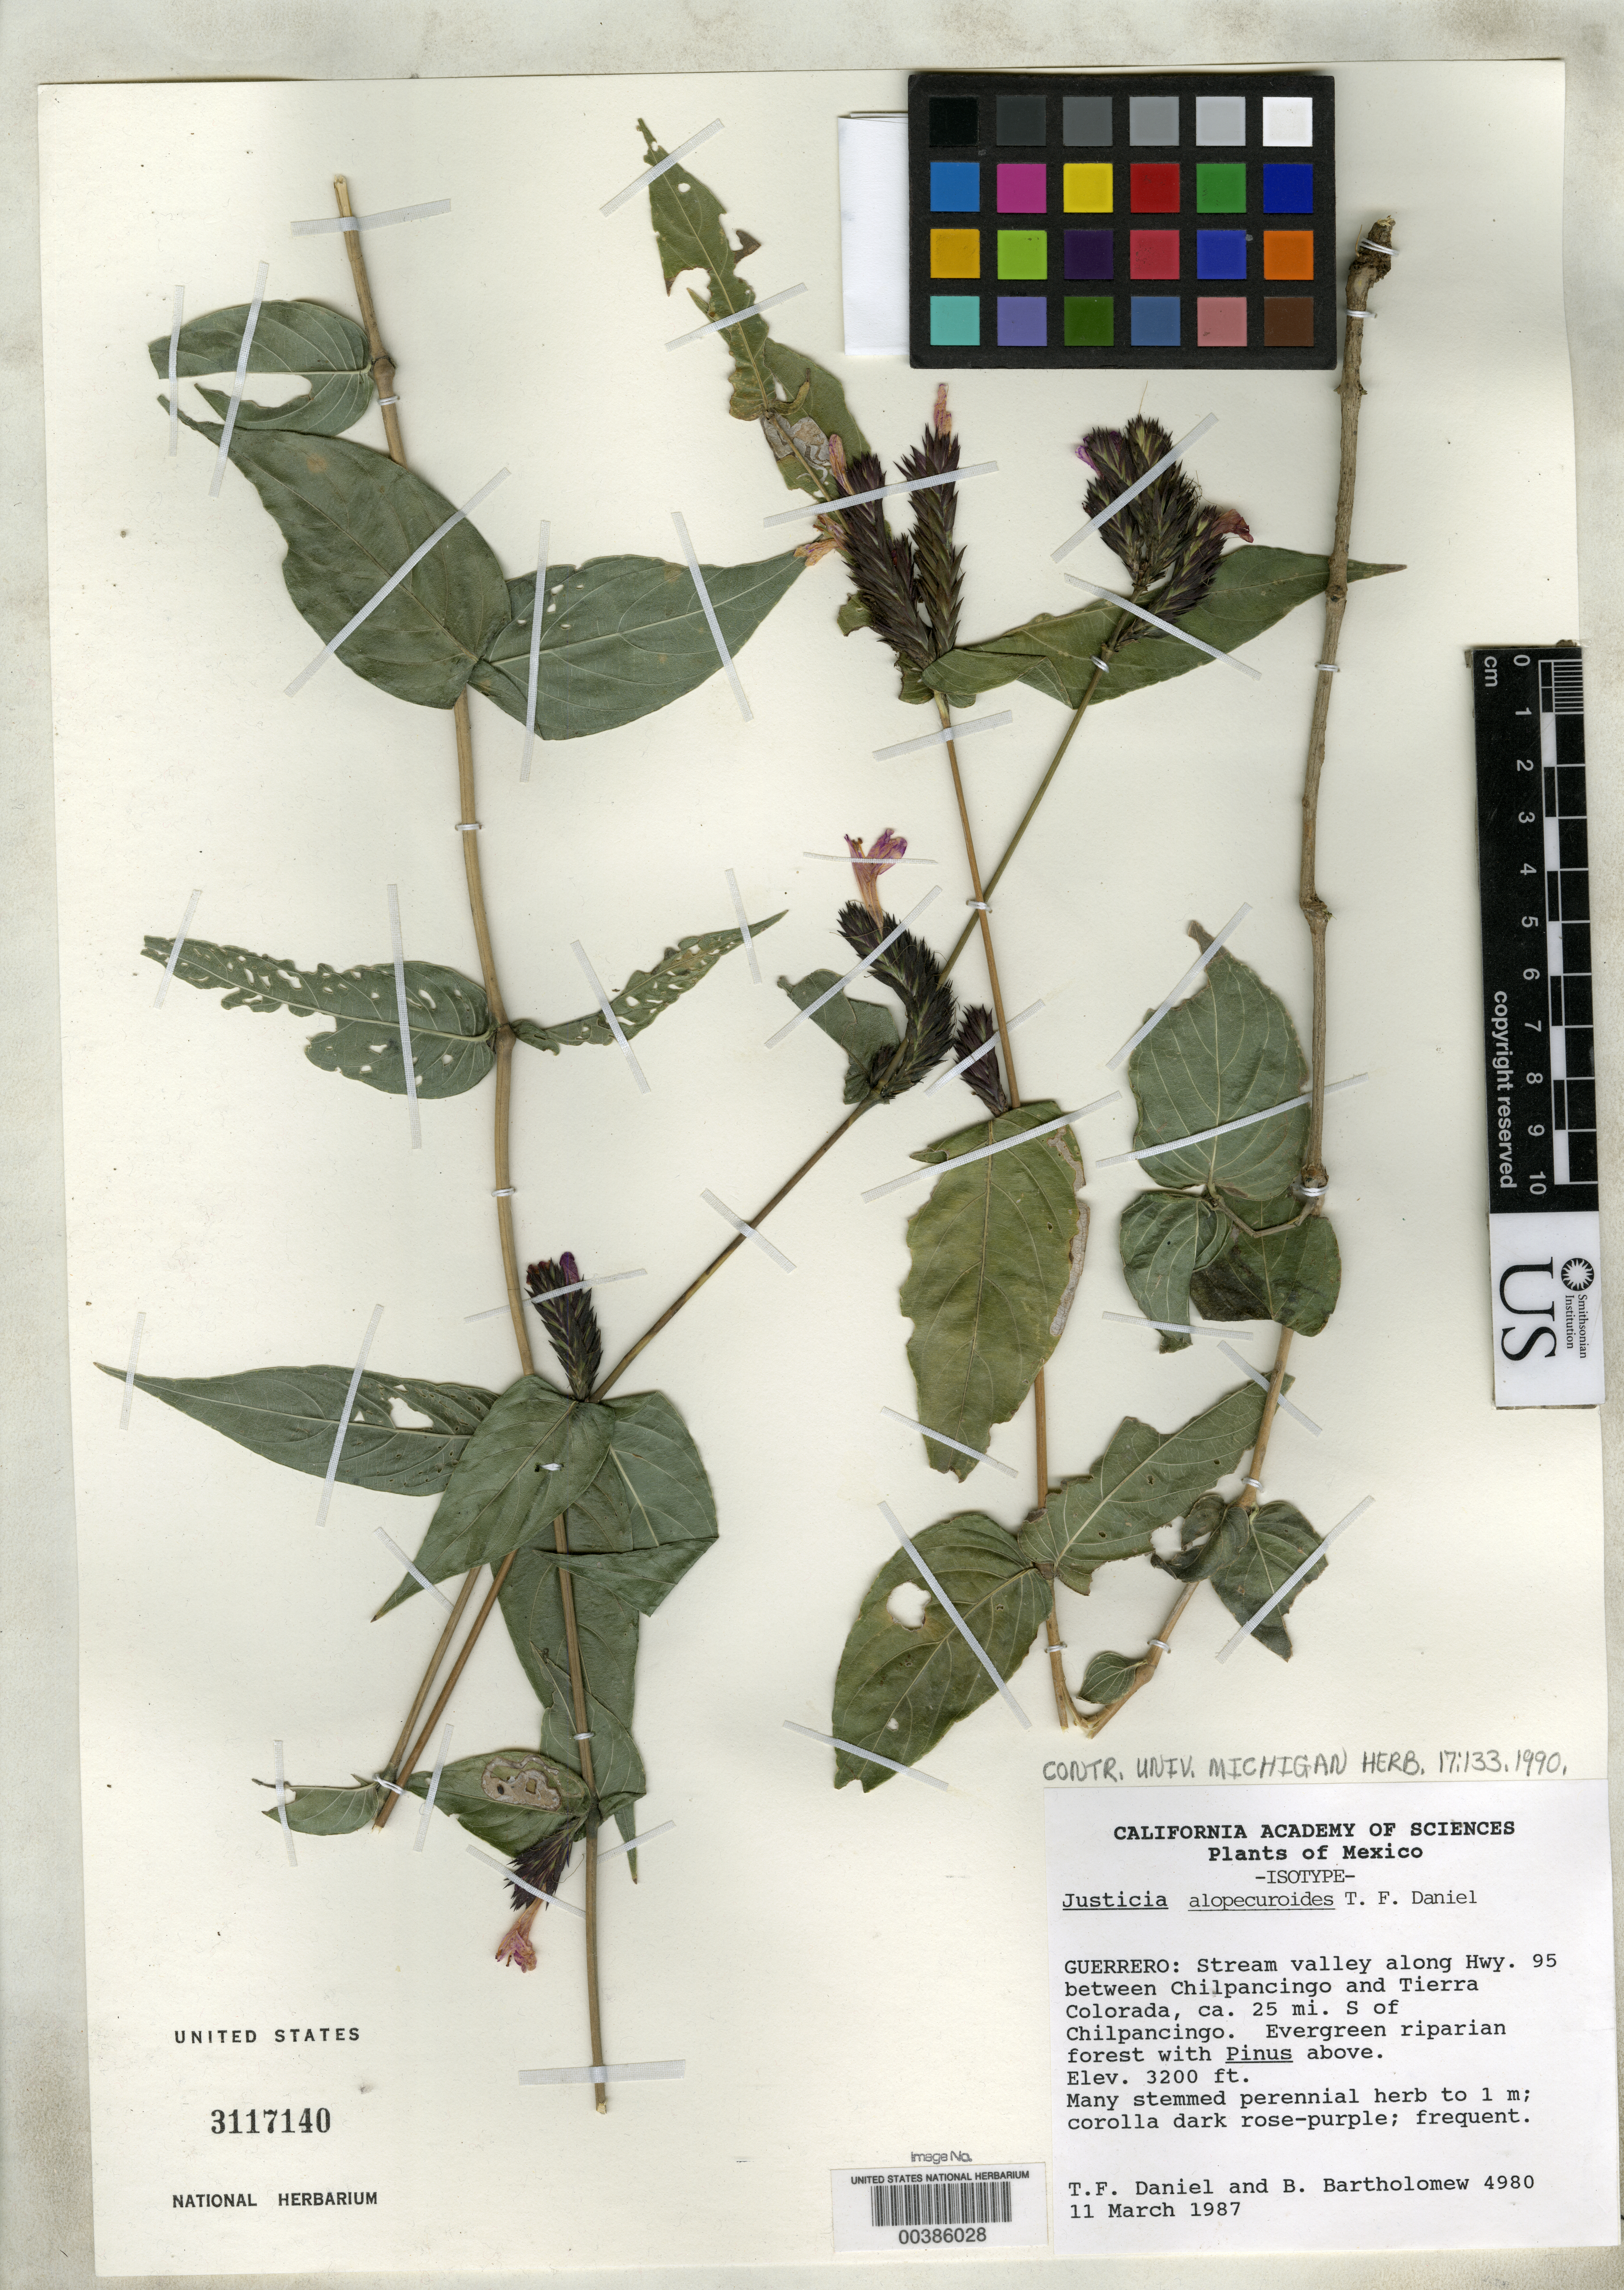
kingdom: Plantae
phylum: Tracheophyta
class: Magnoliopsida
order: Lamiales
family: Acanthaceae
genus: Justicia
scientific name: Justicia alopecuroidea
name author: T.F. Daniel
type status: Isotype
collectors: T. F. Daniel & B. M. Bartholomew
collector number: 4980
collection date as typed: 11 Mar 1987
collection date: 1987-03-11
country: Mexico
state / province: Guerrero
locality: Stream valley along hwy. 95 between Chilpancingo & Tierra Colorada, ca. 25 mi S of Chilpancingo.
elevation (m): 975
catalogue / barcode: US 3117140